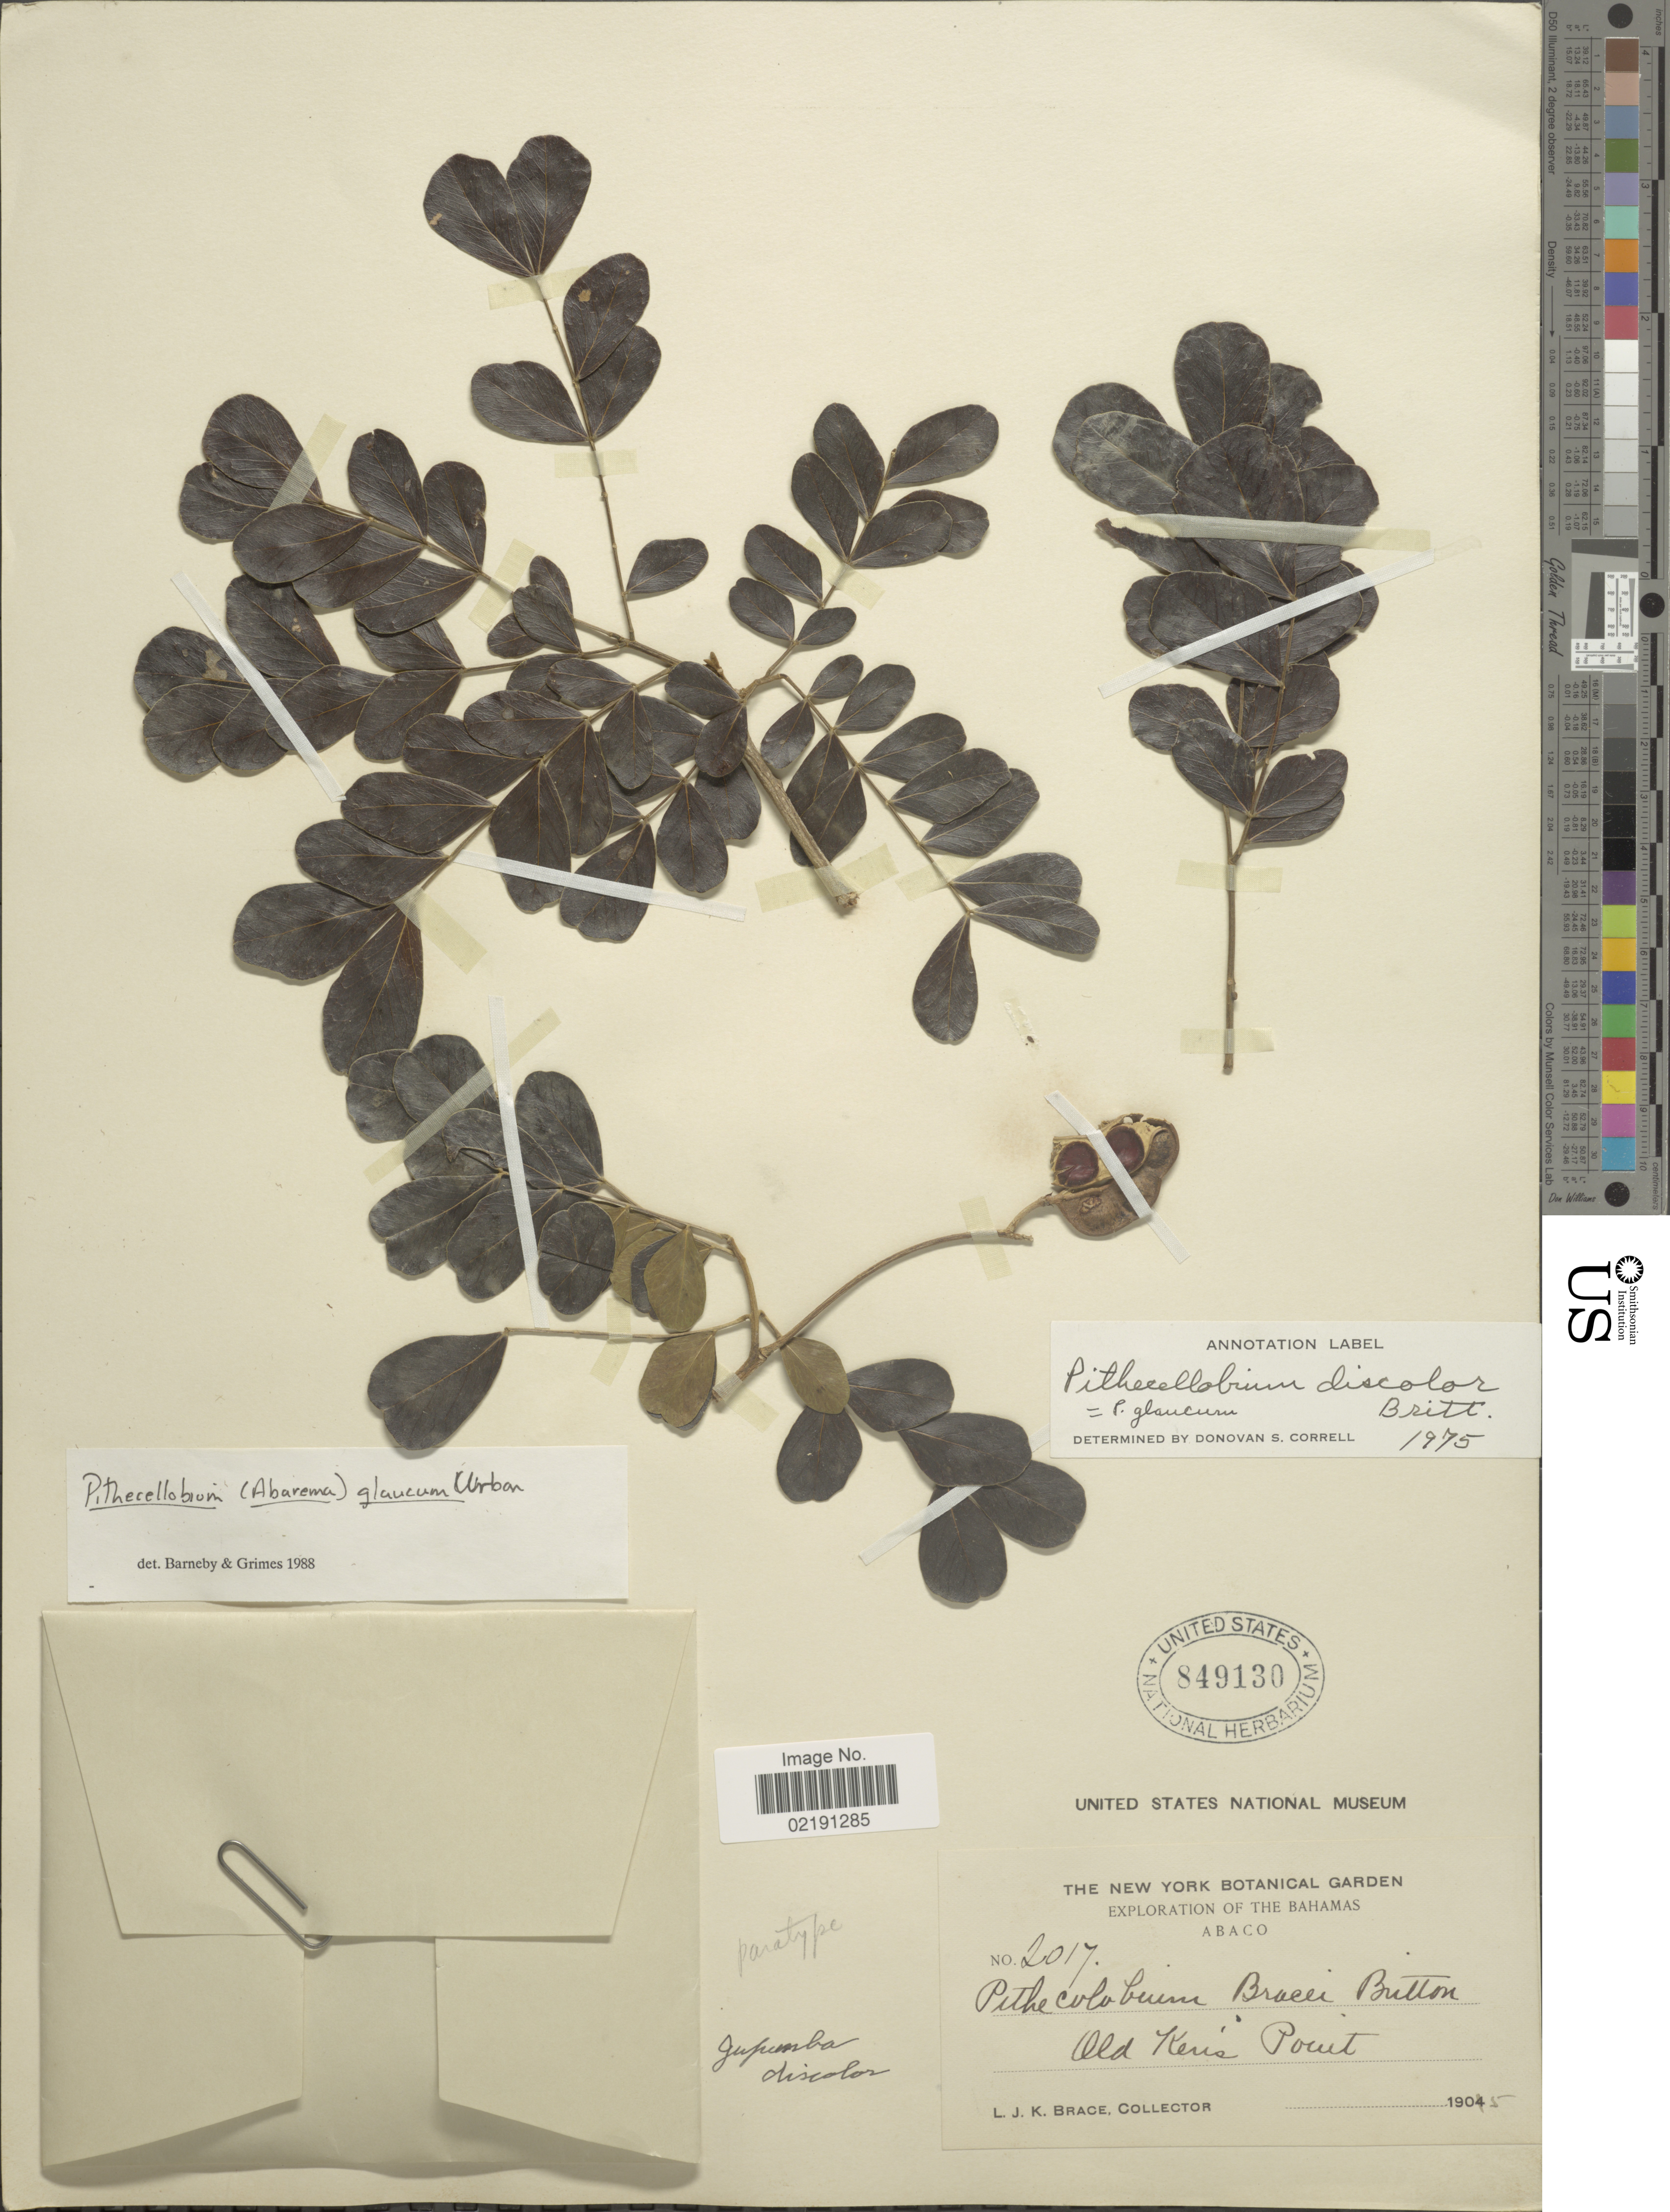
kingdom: Plantae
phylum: Tracheophyta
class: Magnoliopsida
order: Fabales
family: Fabaceae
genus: Pithecellobium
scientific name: Pithecellobium glaucum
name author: Urb.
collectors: L. J. K. Brace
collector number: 2017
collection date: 1905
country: Bahamas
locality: Abaco. Old Ken's Point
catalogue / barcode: US 849130